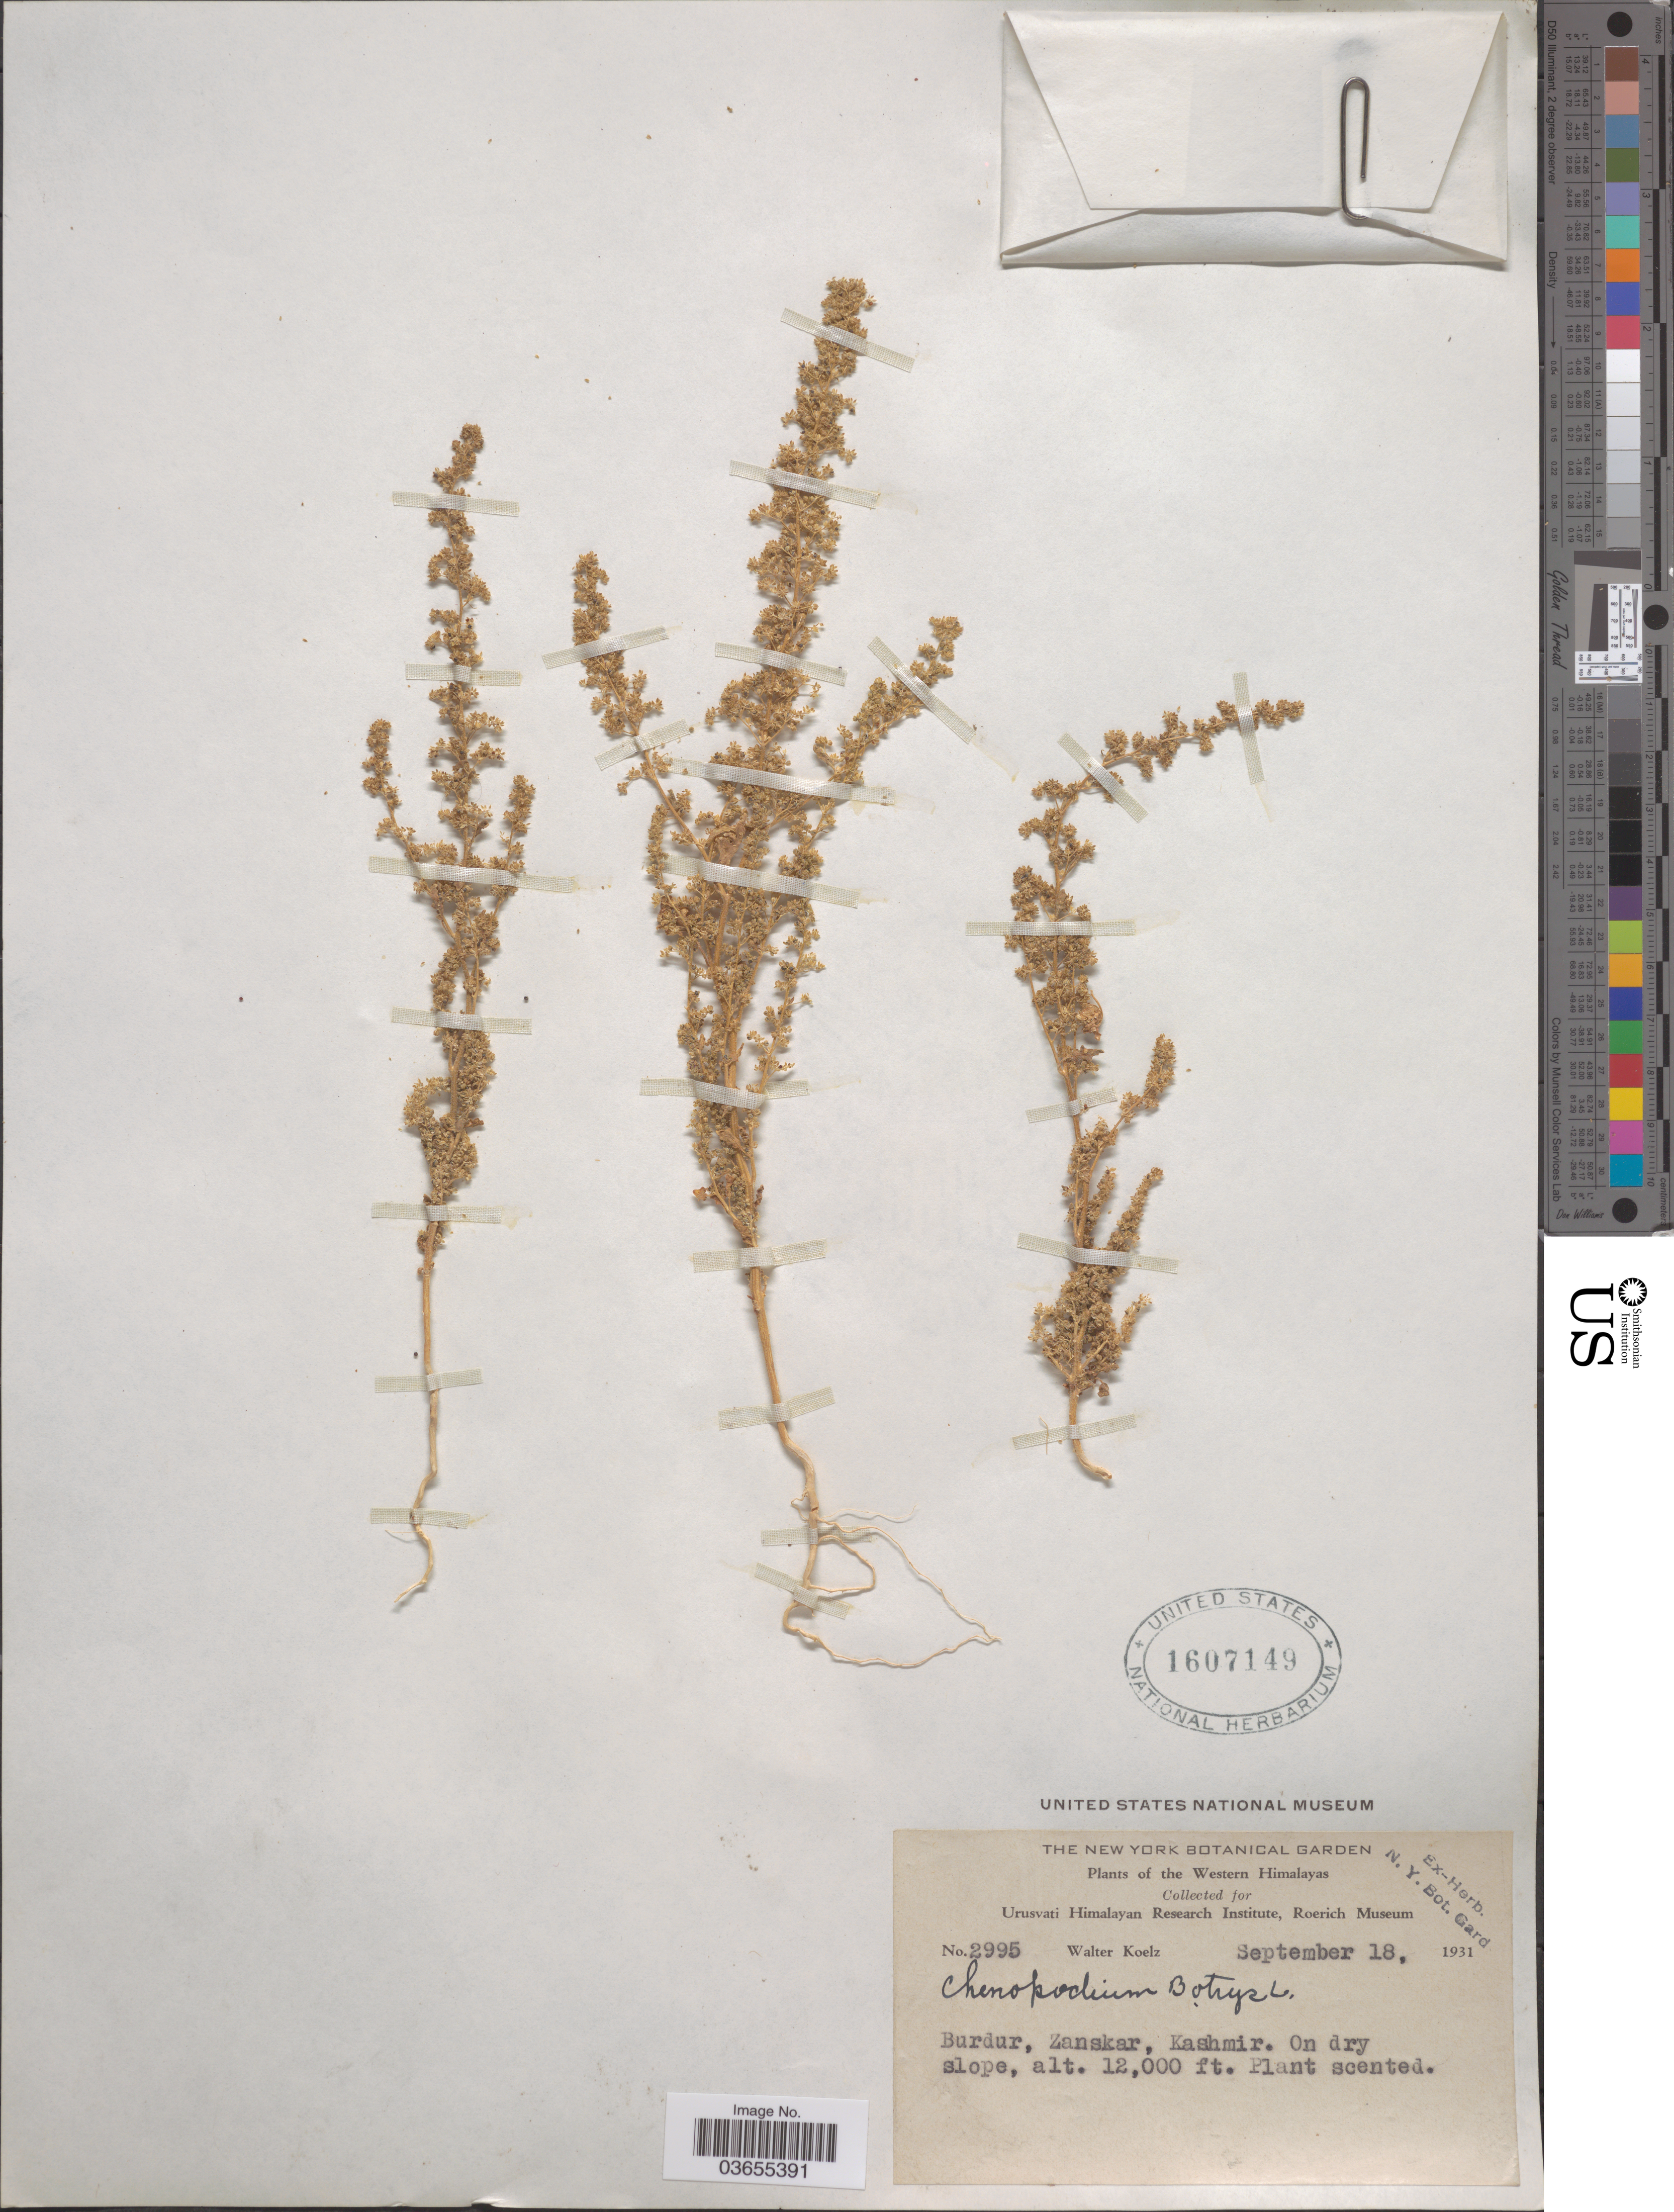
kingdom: Plantae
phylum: Tracheophyta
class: Magnoliopsida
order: Caryophyllales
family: Amaranthaceae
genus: Chenopodium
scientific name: Chenopodium botrys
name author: L.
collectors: W. N. Koelz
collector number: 2995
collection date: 1931-09-18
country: India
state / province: Jammu and Kashmir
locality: Western Himalayas. Burdur, Zanskar, Kashmir.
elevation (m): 3658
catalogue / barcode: US 1607149